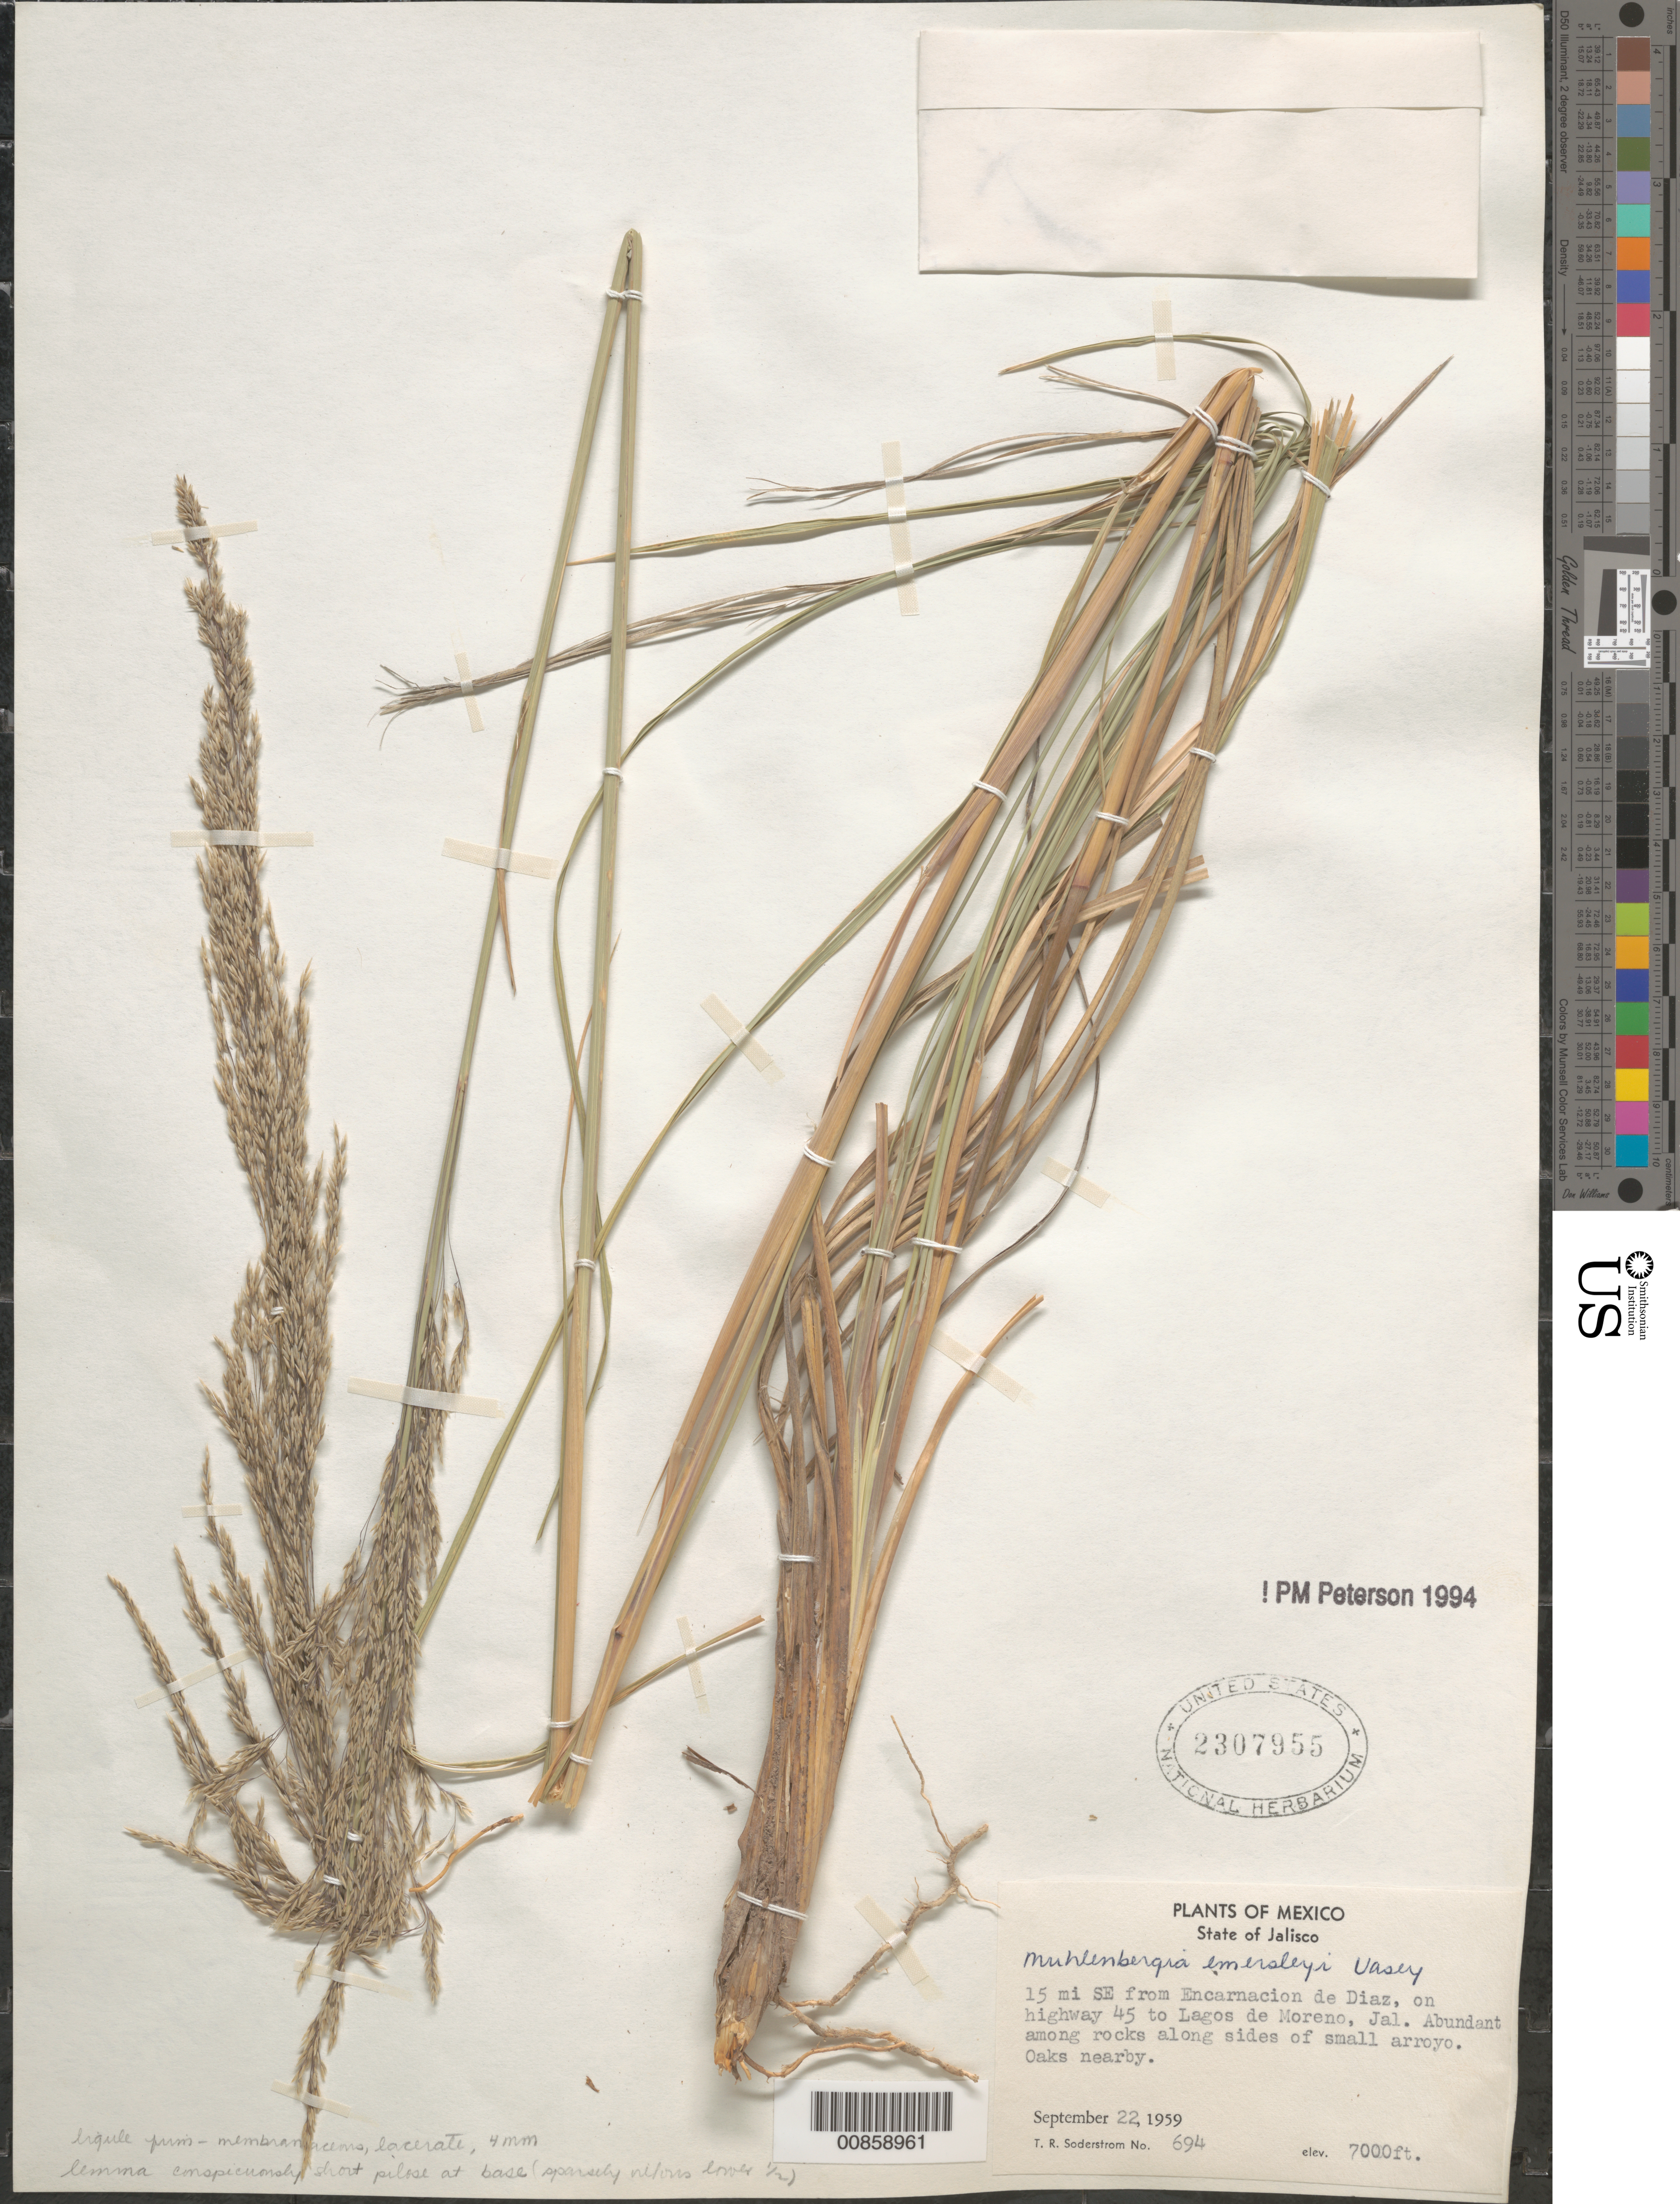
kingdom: Plantae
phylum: Tracheophyta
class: Liliopsida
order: Poales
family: Poaceae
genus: Muhlenbergia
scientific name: Muhlenbergia emersleyi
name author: Vasey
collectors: T. R. Soderstrom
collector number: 694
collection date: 1959-09-22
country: Mexico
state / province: Jalisco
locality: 15 mi SE from Encarnacion de Diaz, on highway 45 to Lagos de Moreno.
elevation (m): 2134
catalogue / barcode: US 2307955